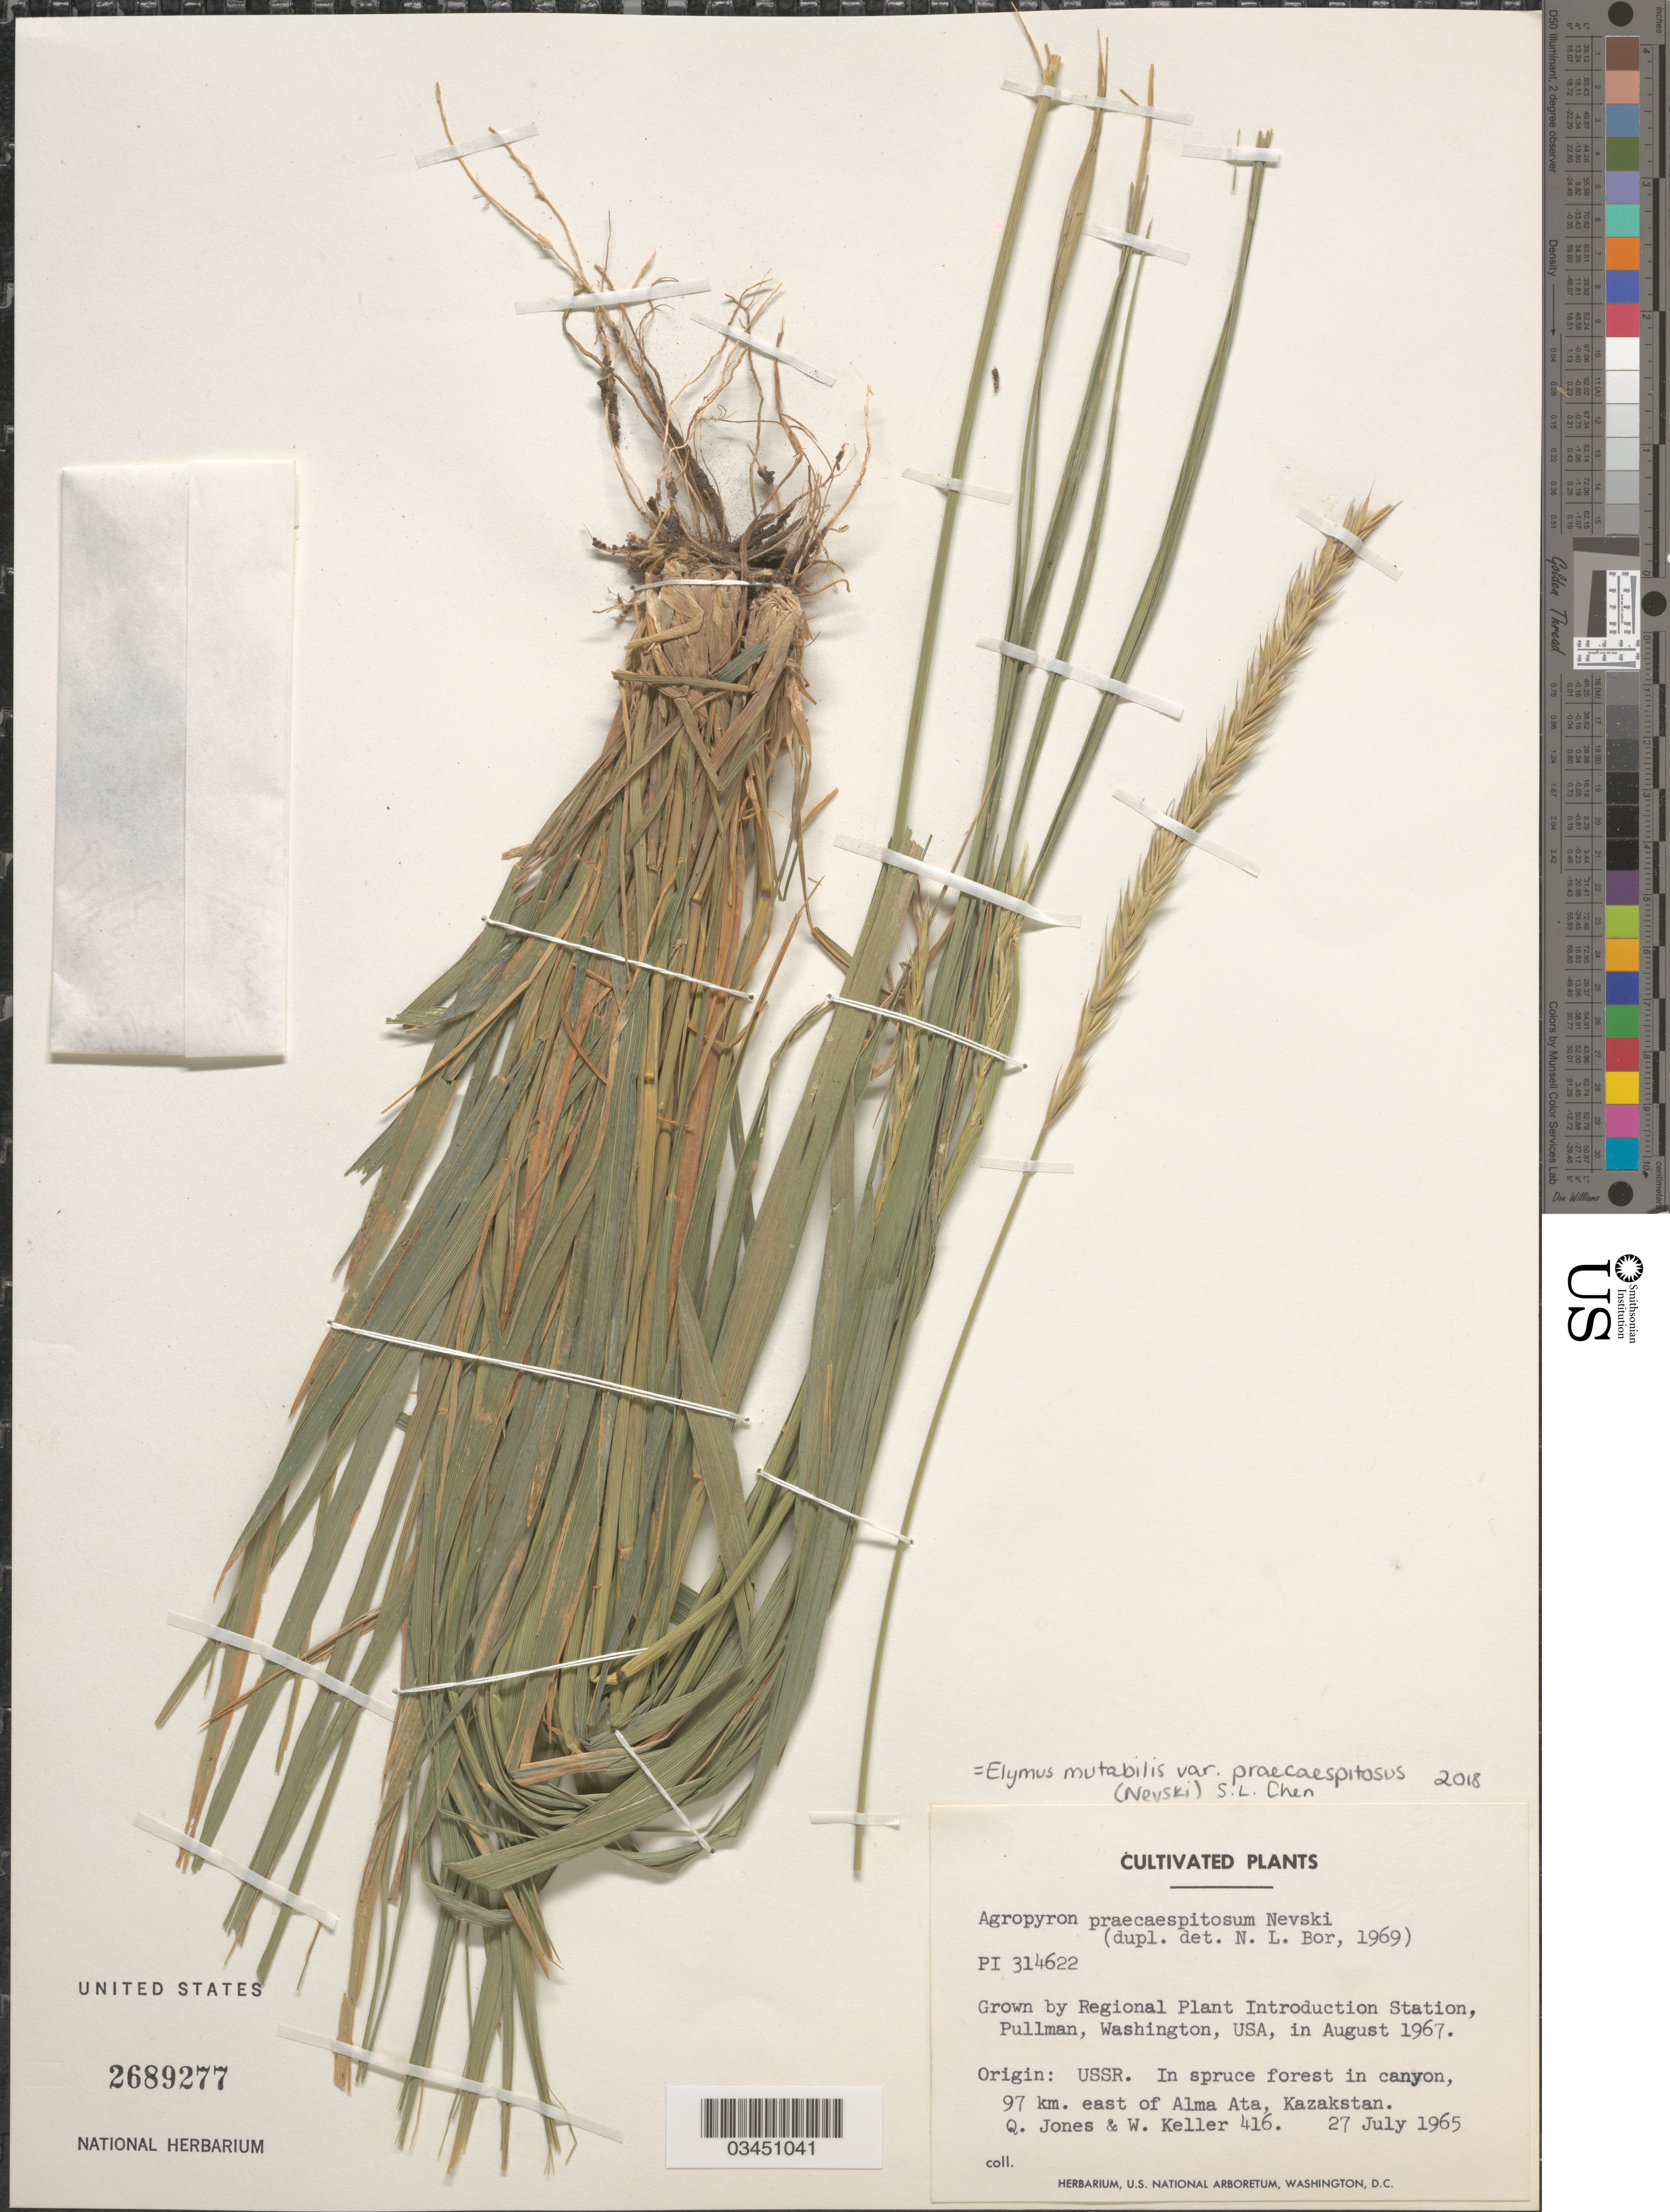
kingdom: Plantae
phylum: Tracheophyta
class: Liliopsida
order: Poales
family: Poaceae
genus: Elymus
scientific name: Elymus mutabilis var. praecaespitosus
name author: (Nevski) S.L. Chen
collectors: Regional Plant Introduction Station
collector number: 416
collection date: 1967-08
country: United States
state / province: Washington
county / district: Whitman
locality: Regional Plant Introduction Station, Pullman.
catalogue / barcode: US 2689277